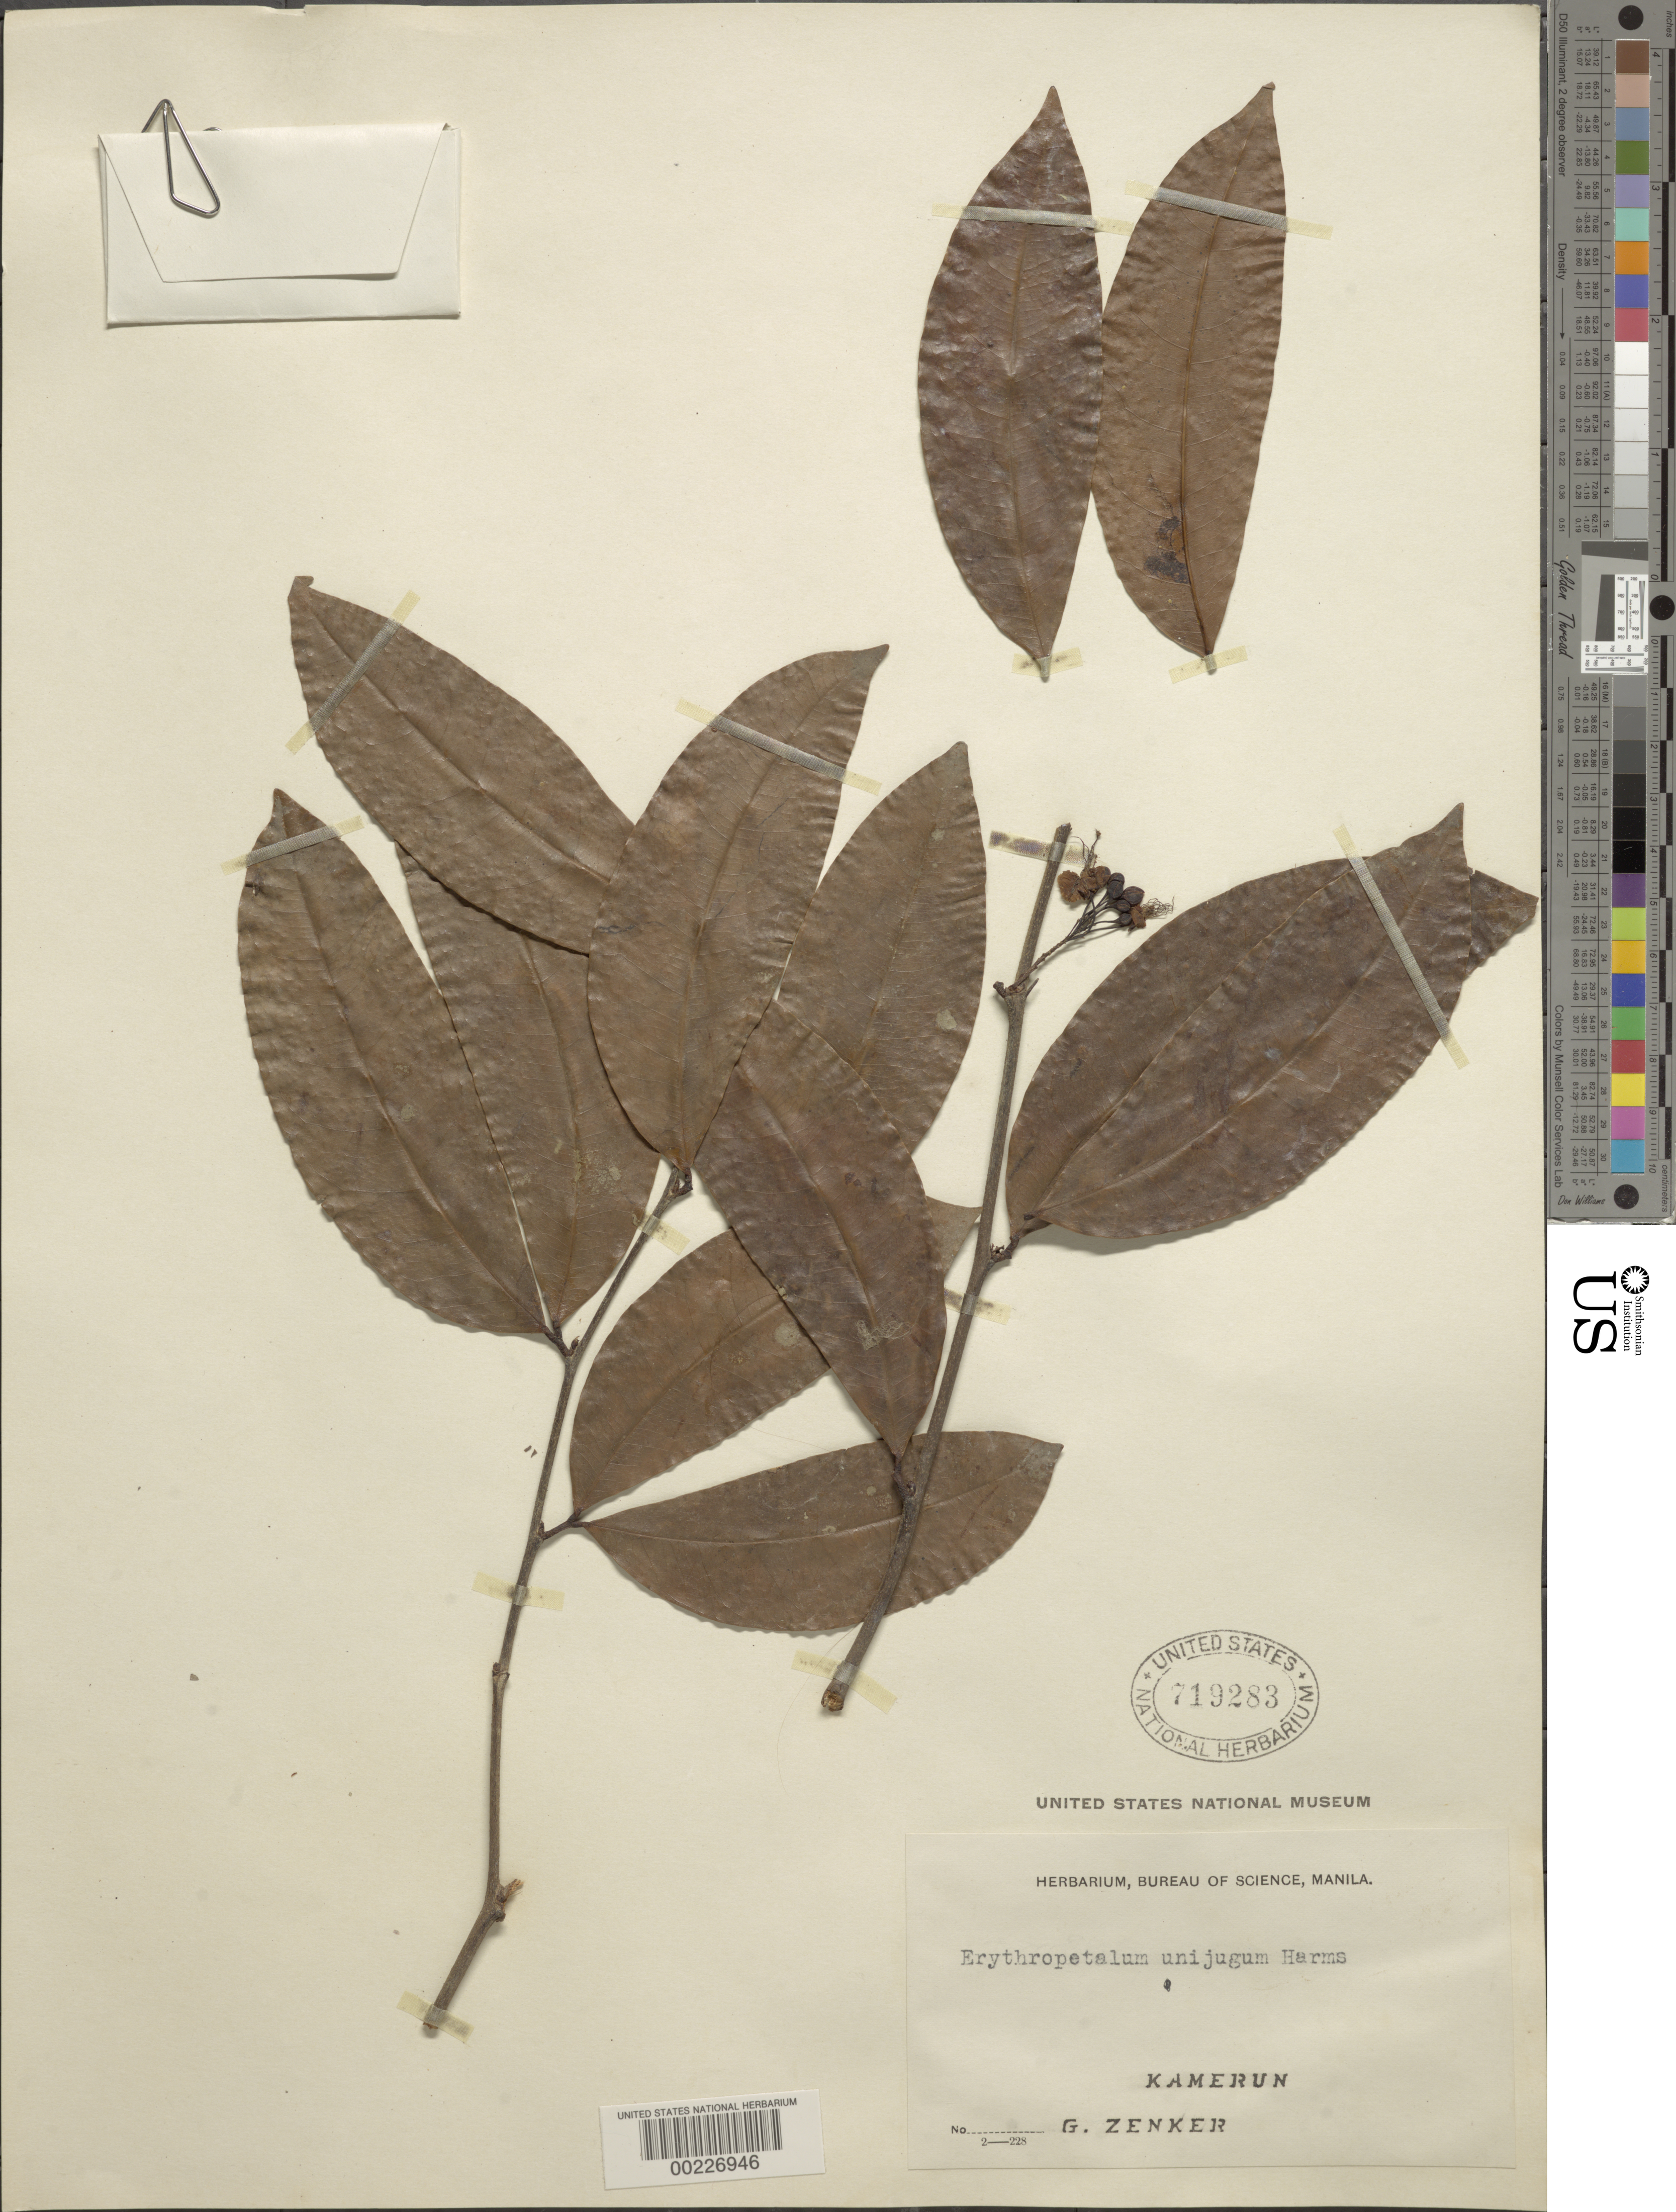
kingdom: Plantae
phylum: Tracheophyta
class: Magnoliopsida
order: Fabales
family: Fabaceae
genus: Erythrophleum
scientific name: Erythrophleum unijugum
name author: Airy Shaw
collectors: G. A. Zenker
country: Cameroon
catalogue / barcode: US 719283